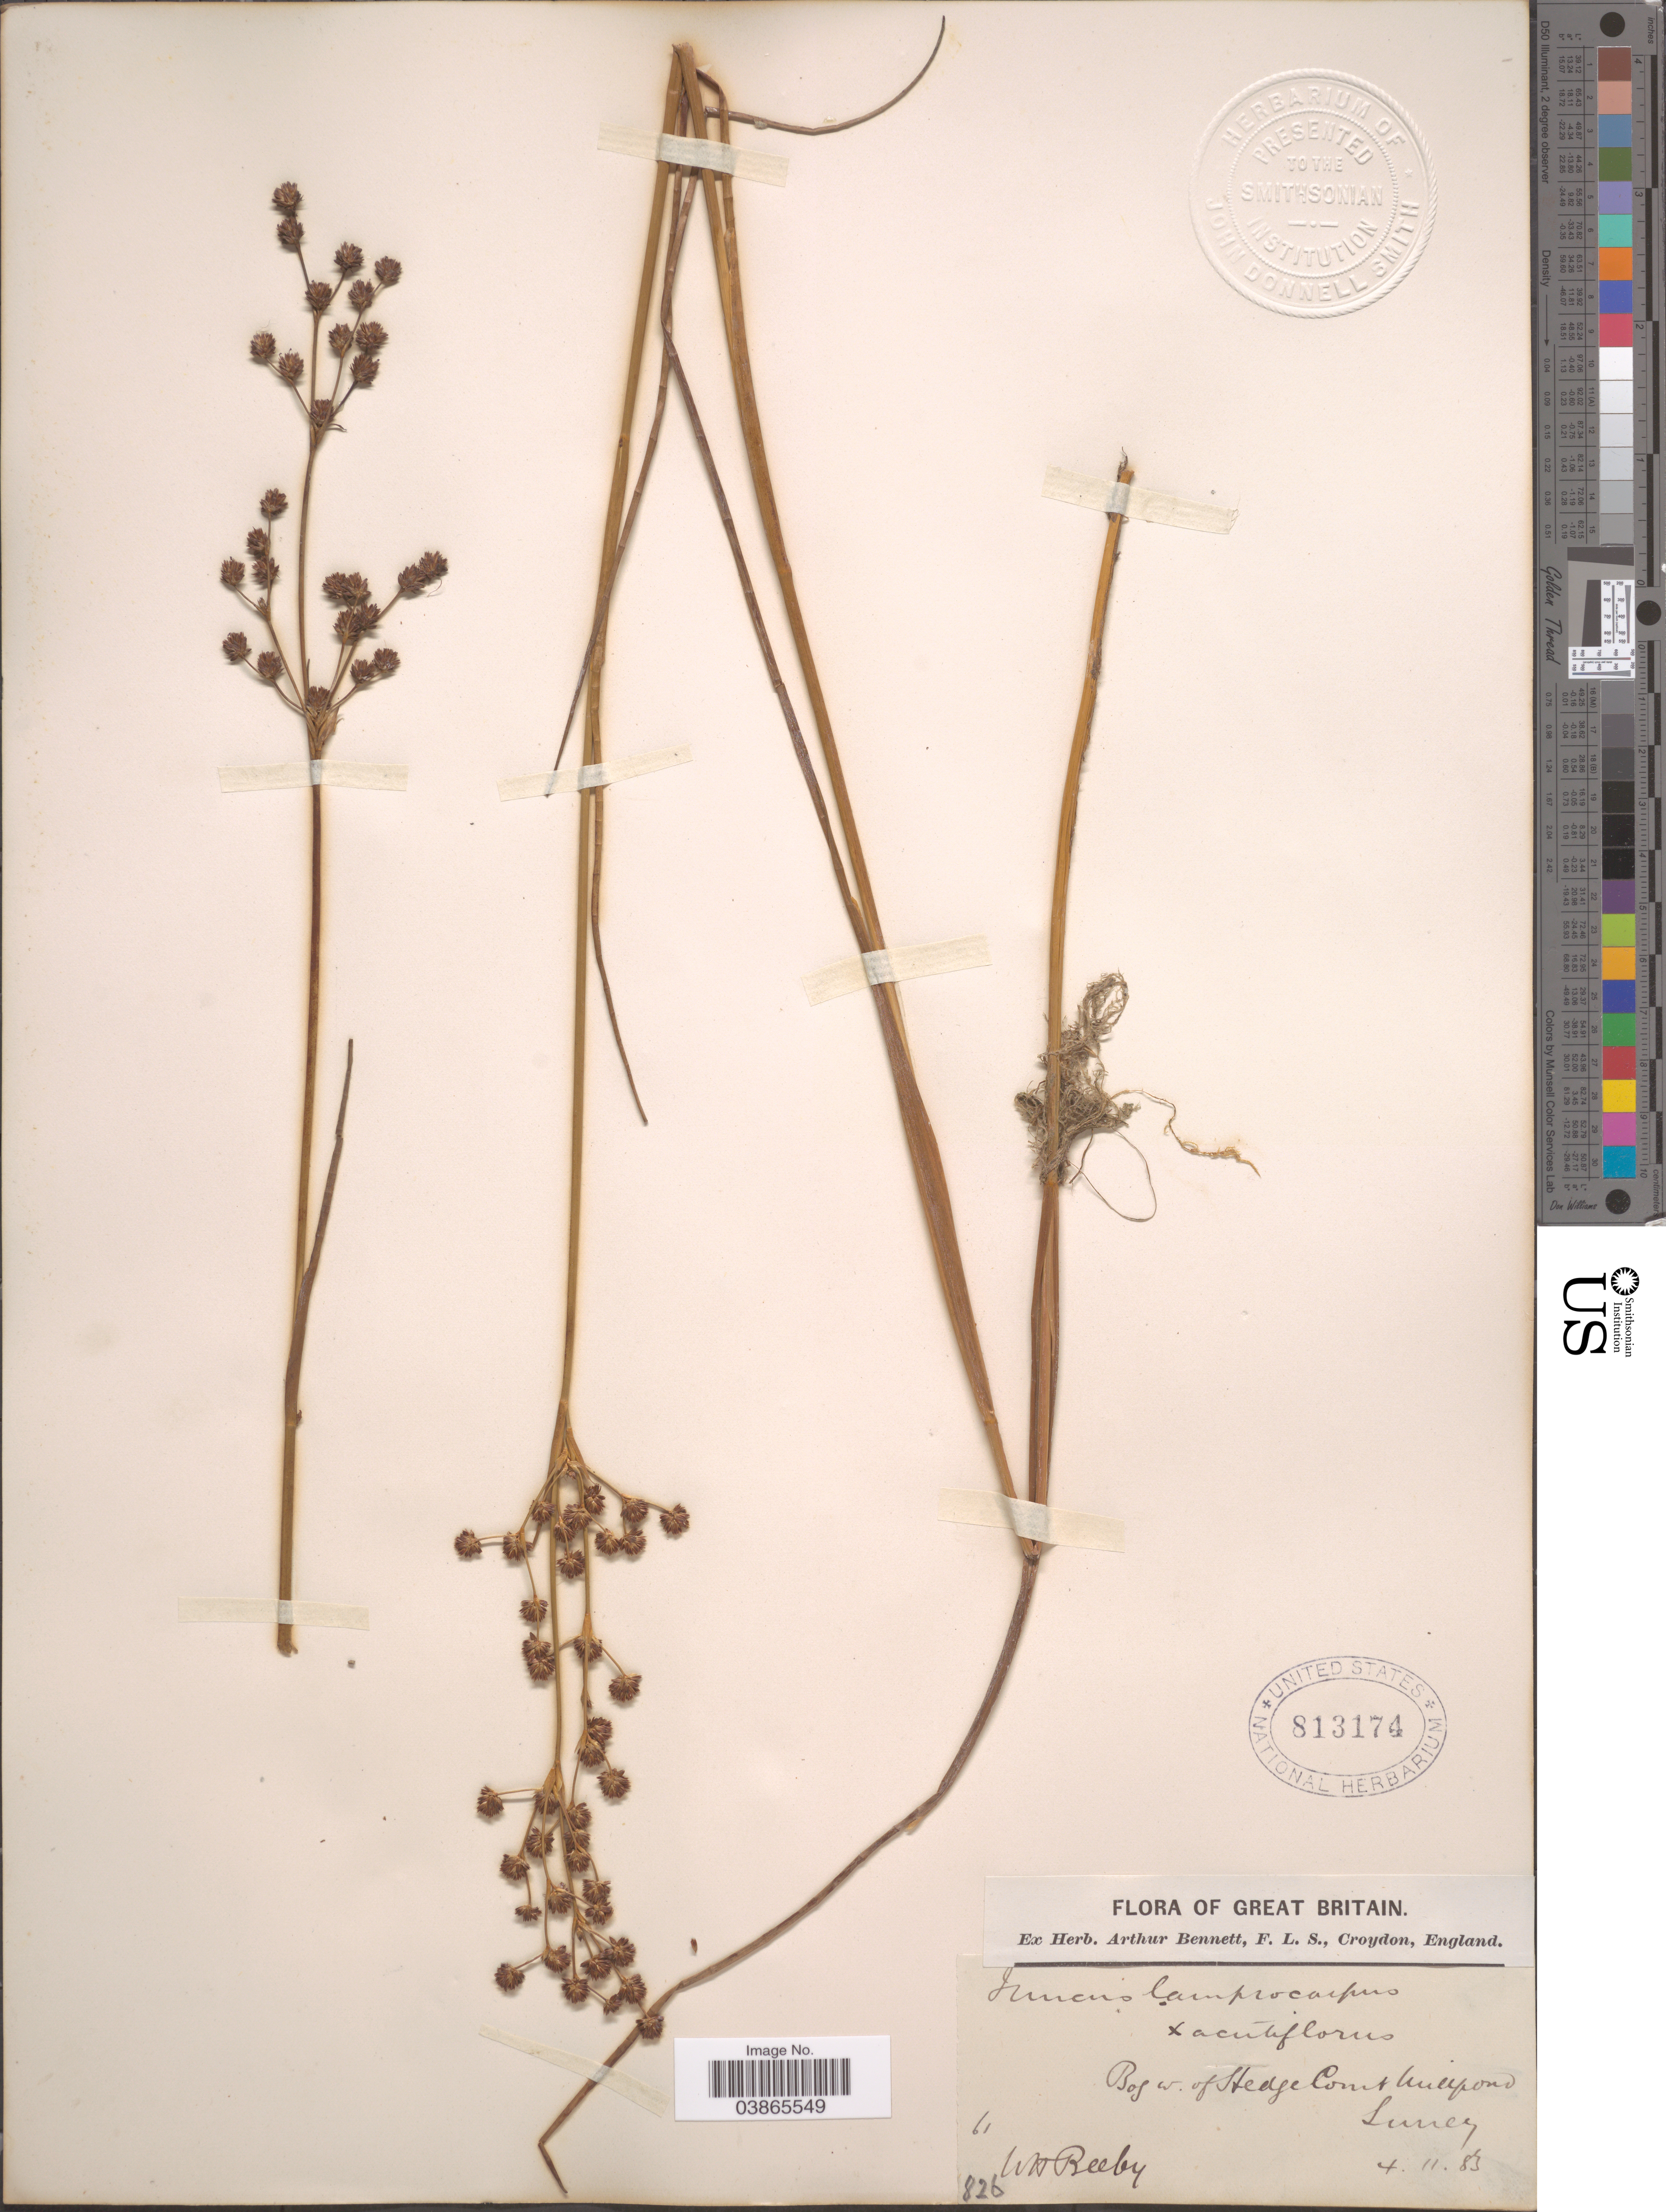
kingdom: Plantae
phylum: Tracheophyta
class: Liliopsida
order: Poales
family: Juncaceae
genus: Juncus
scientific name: Juncus lampocarpus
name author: Ehrh.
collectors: W. Beeby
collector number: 61/826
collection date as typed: Transcribed d/m/y: 4/11/83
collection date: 1883-11-04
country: United Kingdom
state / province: England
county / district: Surrey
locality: Bog w. of Hedgecourt mill pond Surrey.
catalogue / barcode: US 813174